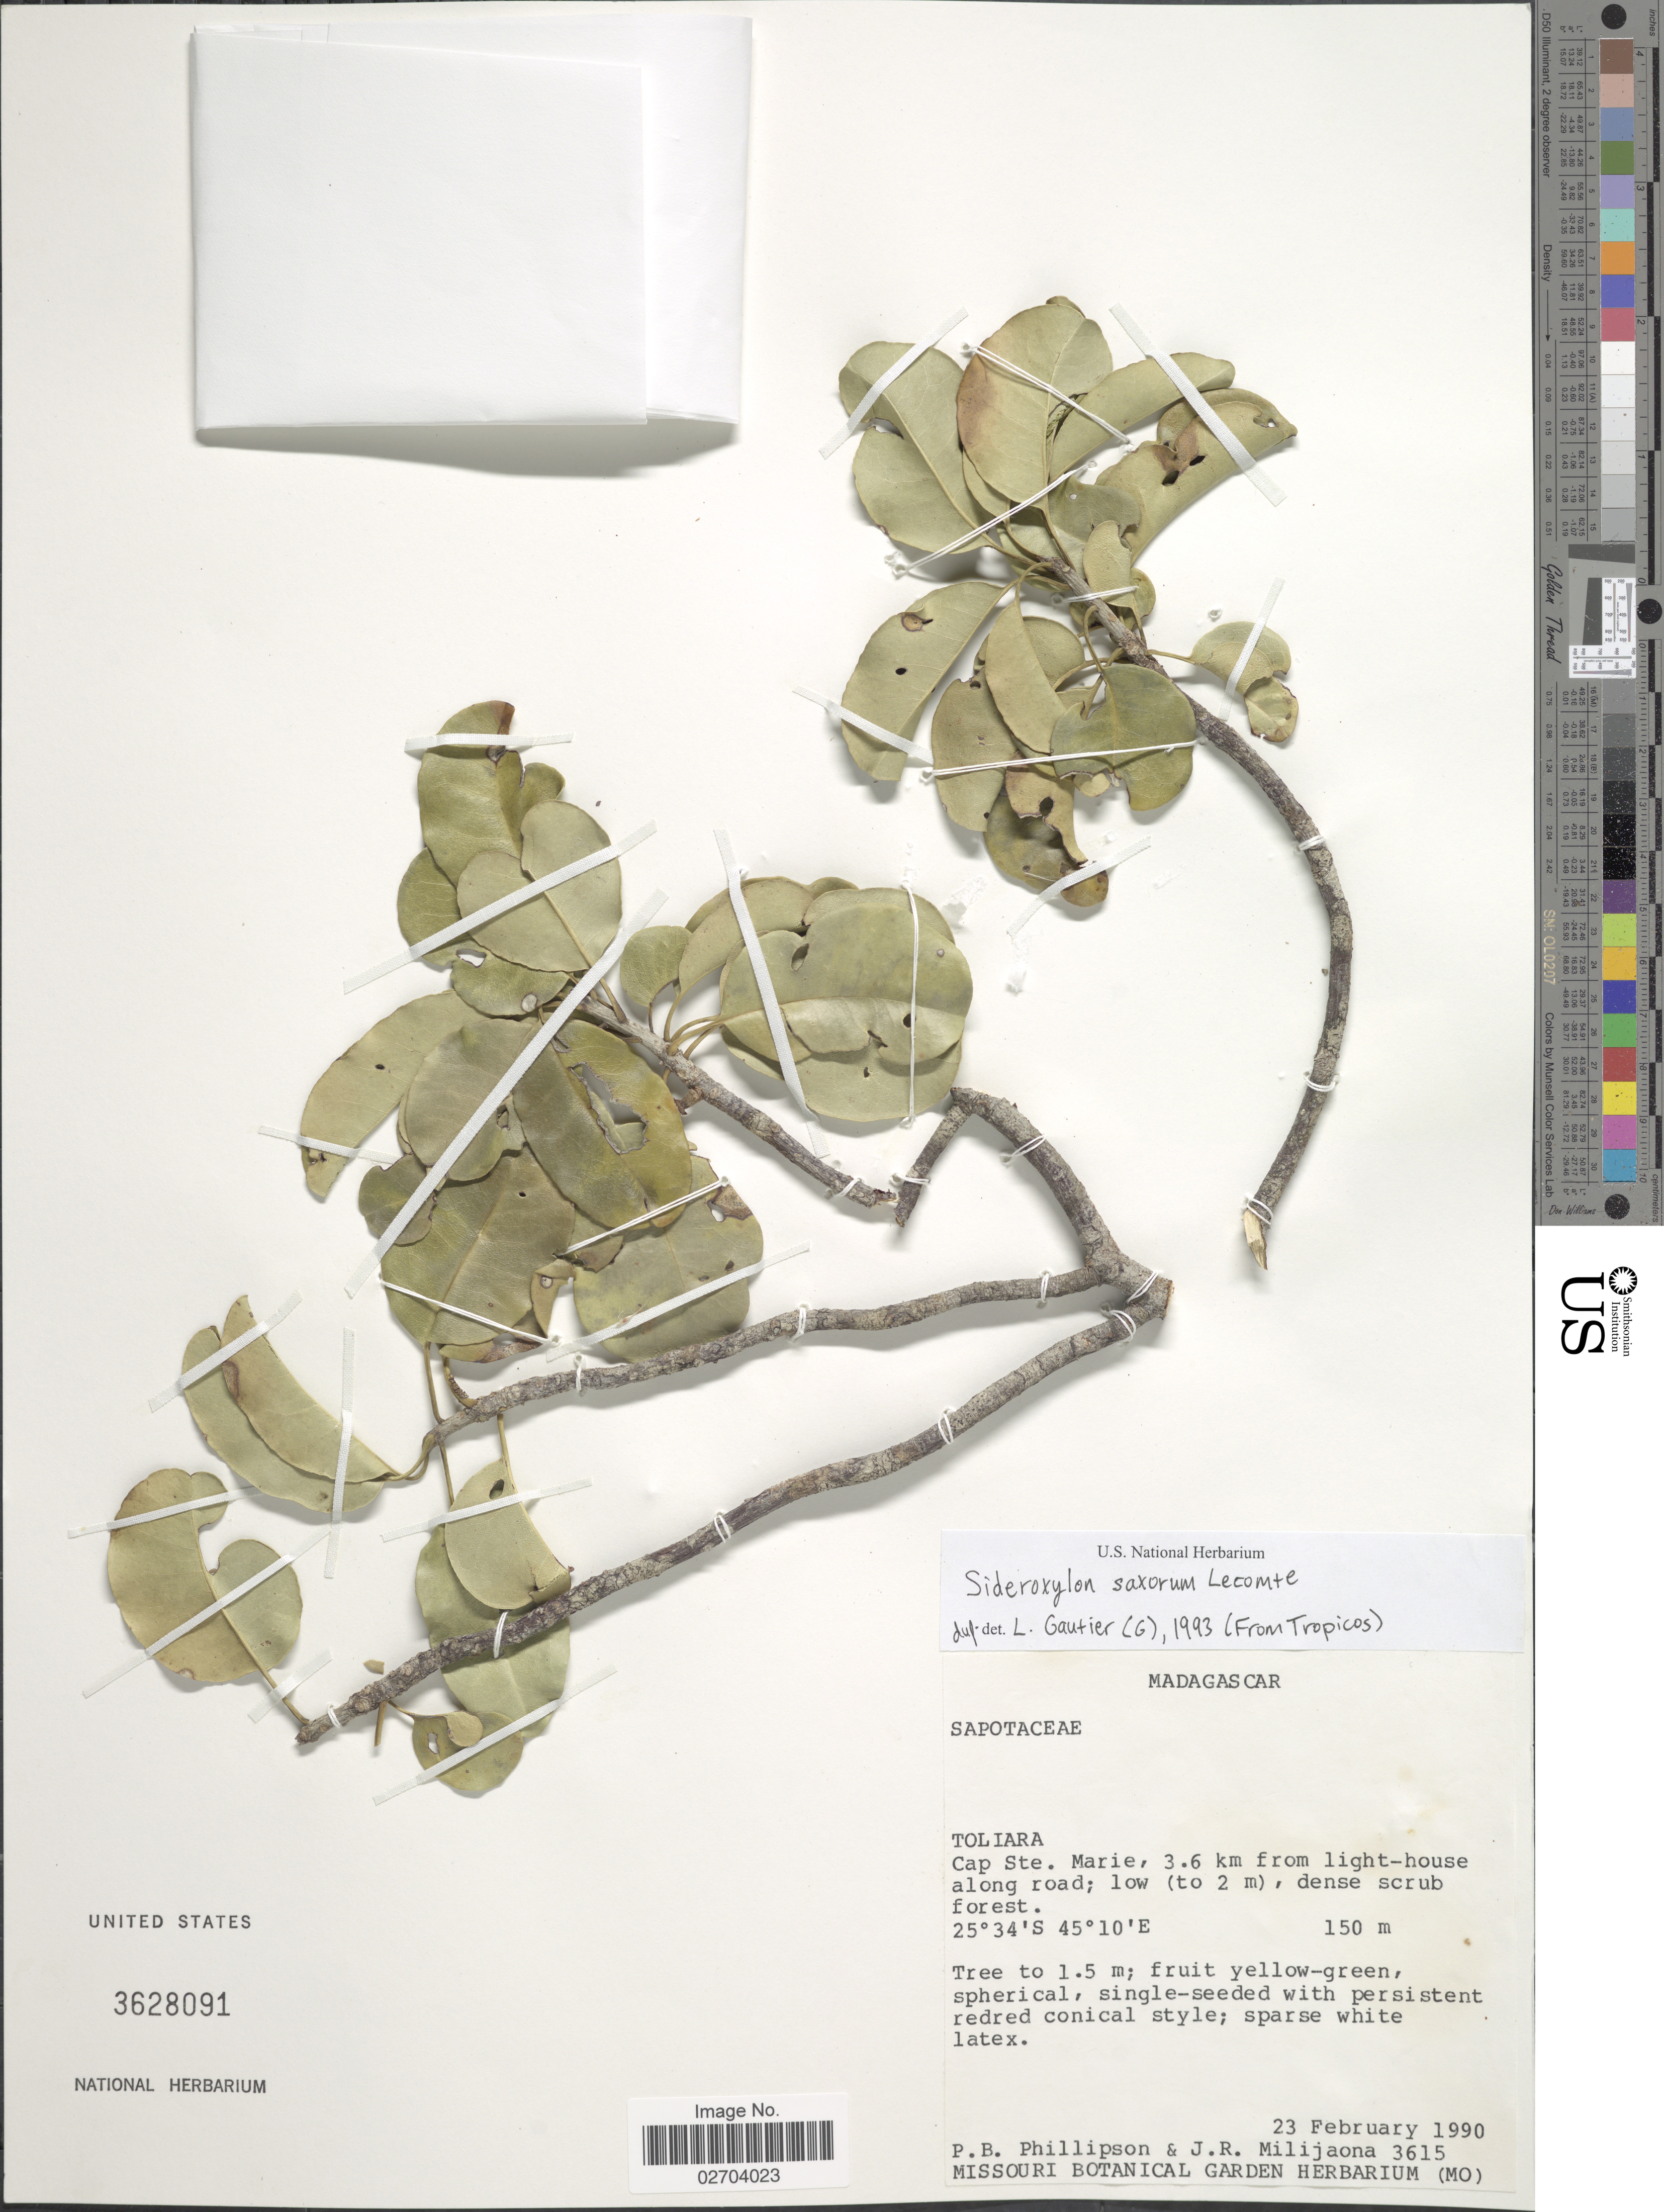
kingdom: Plantae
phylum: Tracheophyta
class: Magnoliopsida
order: Ericales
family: Sapotaceae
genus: Sideroxylon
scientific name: Sideroxylon saxorum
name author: Lecomte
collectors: P. B. Phillipson & J. R. Milijaona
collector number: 3615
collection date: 1990-02-23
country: Madagascar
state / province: Androy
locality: Toliara, Cap. Ste. Marie, 3.5 km from light-house along road; low (to 2 m).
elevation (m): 150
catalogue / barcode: US 3628091